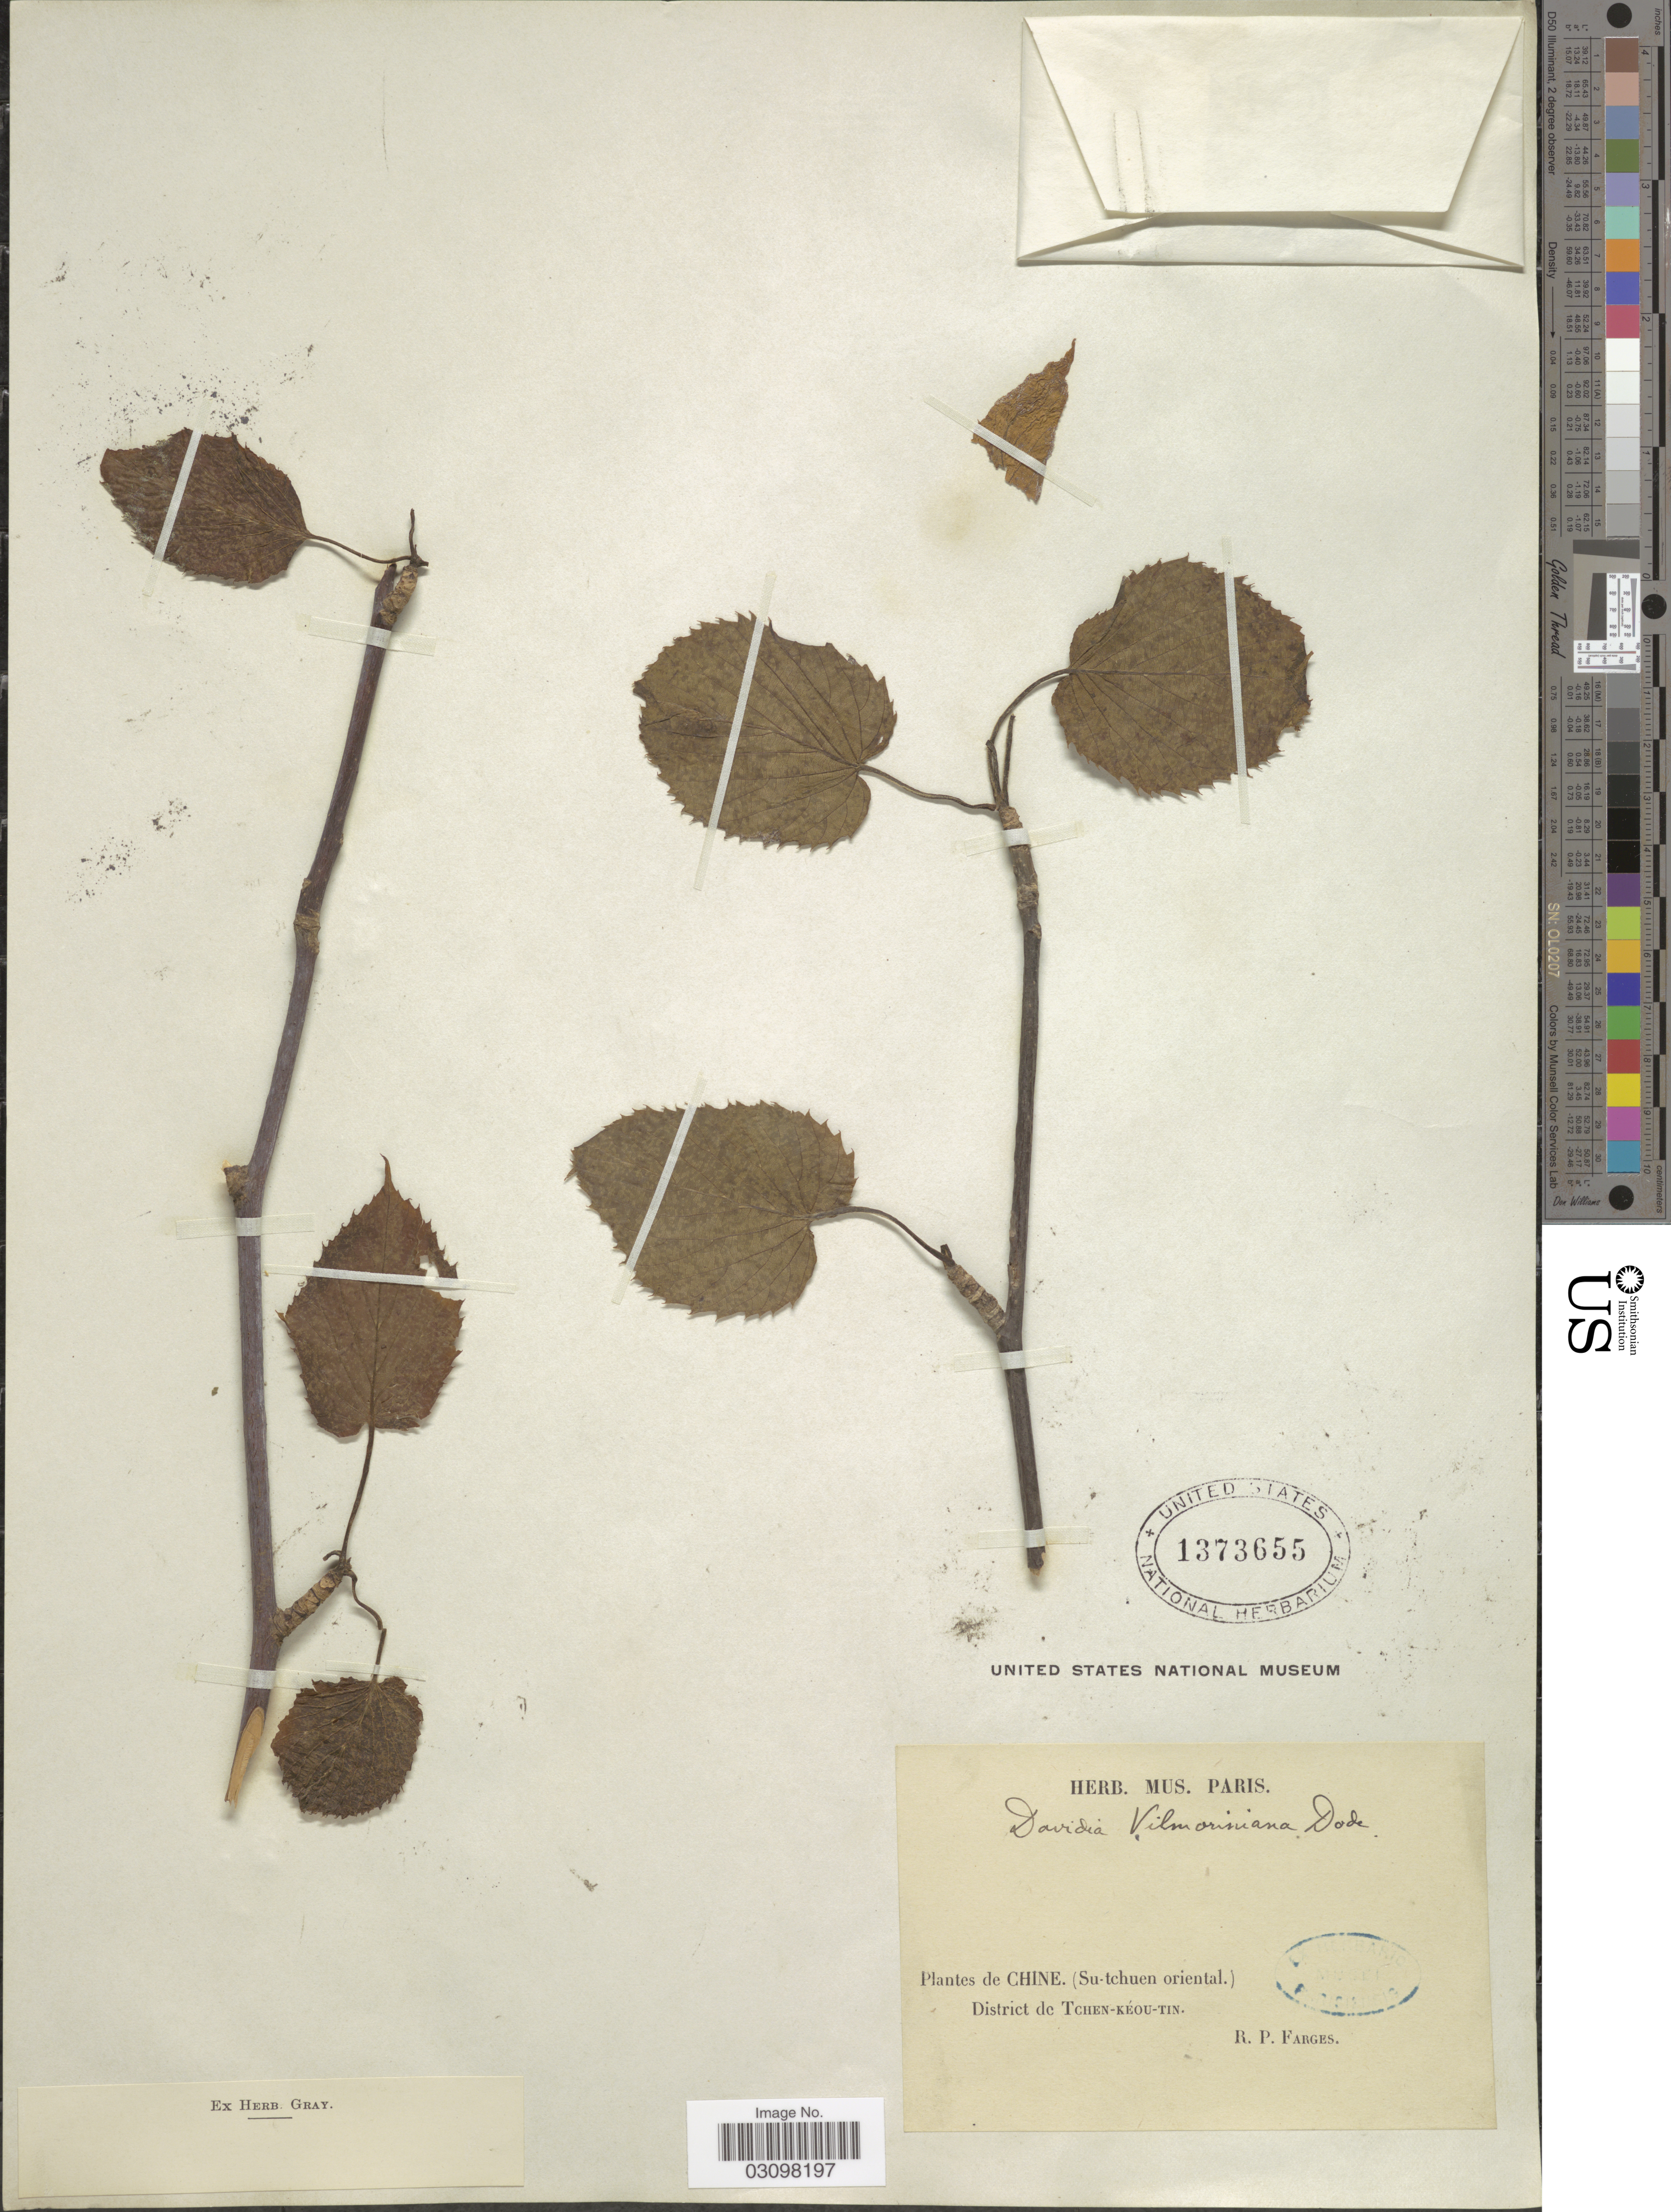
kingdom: Plantae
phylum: Tracheophyta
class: Magnoliopsida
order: Cornales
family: Nyssaceae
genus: Davidia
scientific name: Davidia involucrata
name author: Baill.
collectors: R. Farges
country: China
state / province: Sichuan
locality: (Su-tchuen oriental). District de Tchen-Kéou-Tin.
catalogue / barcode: US 1373655